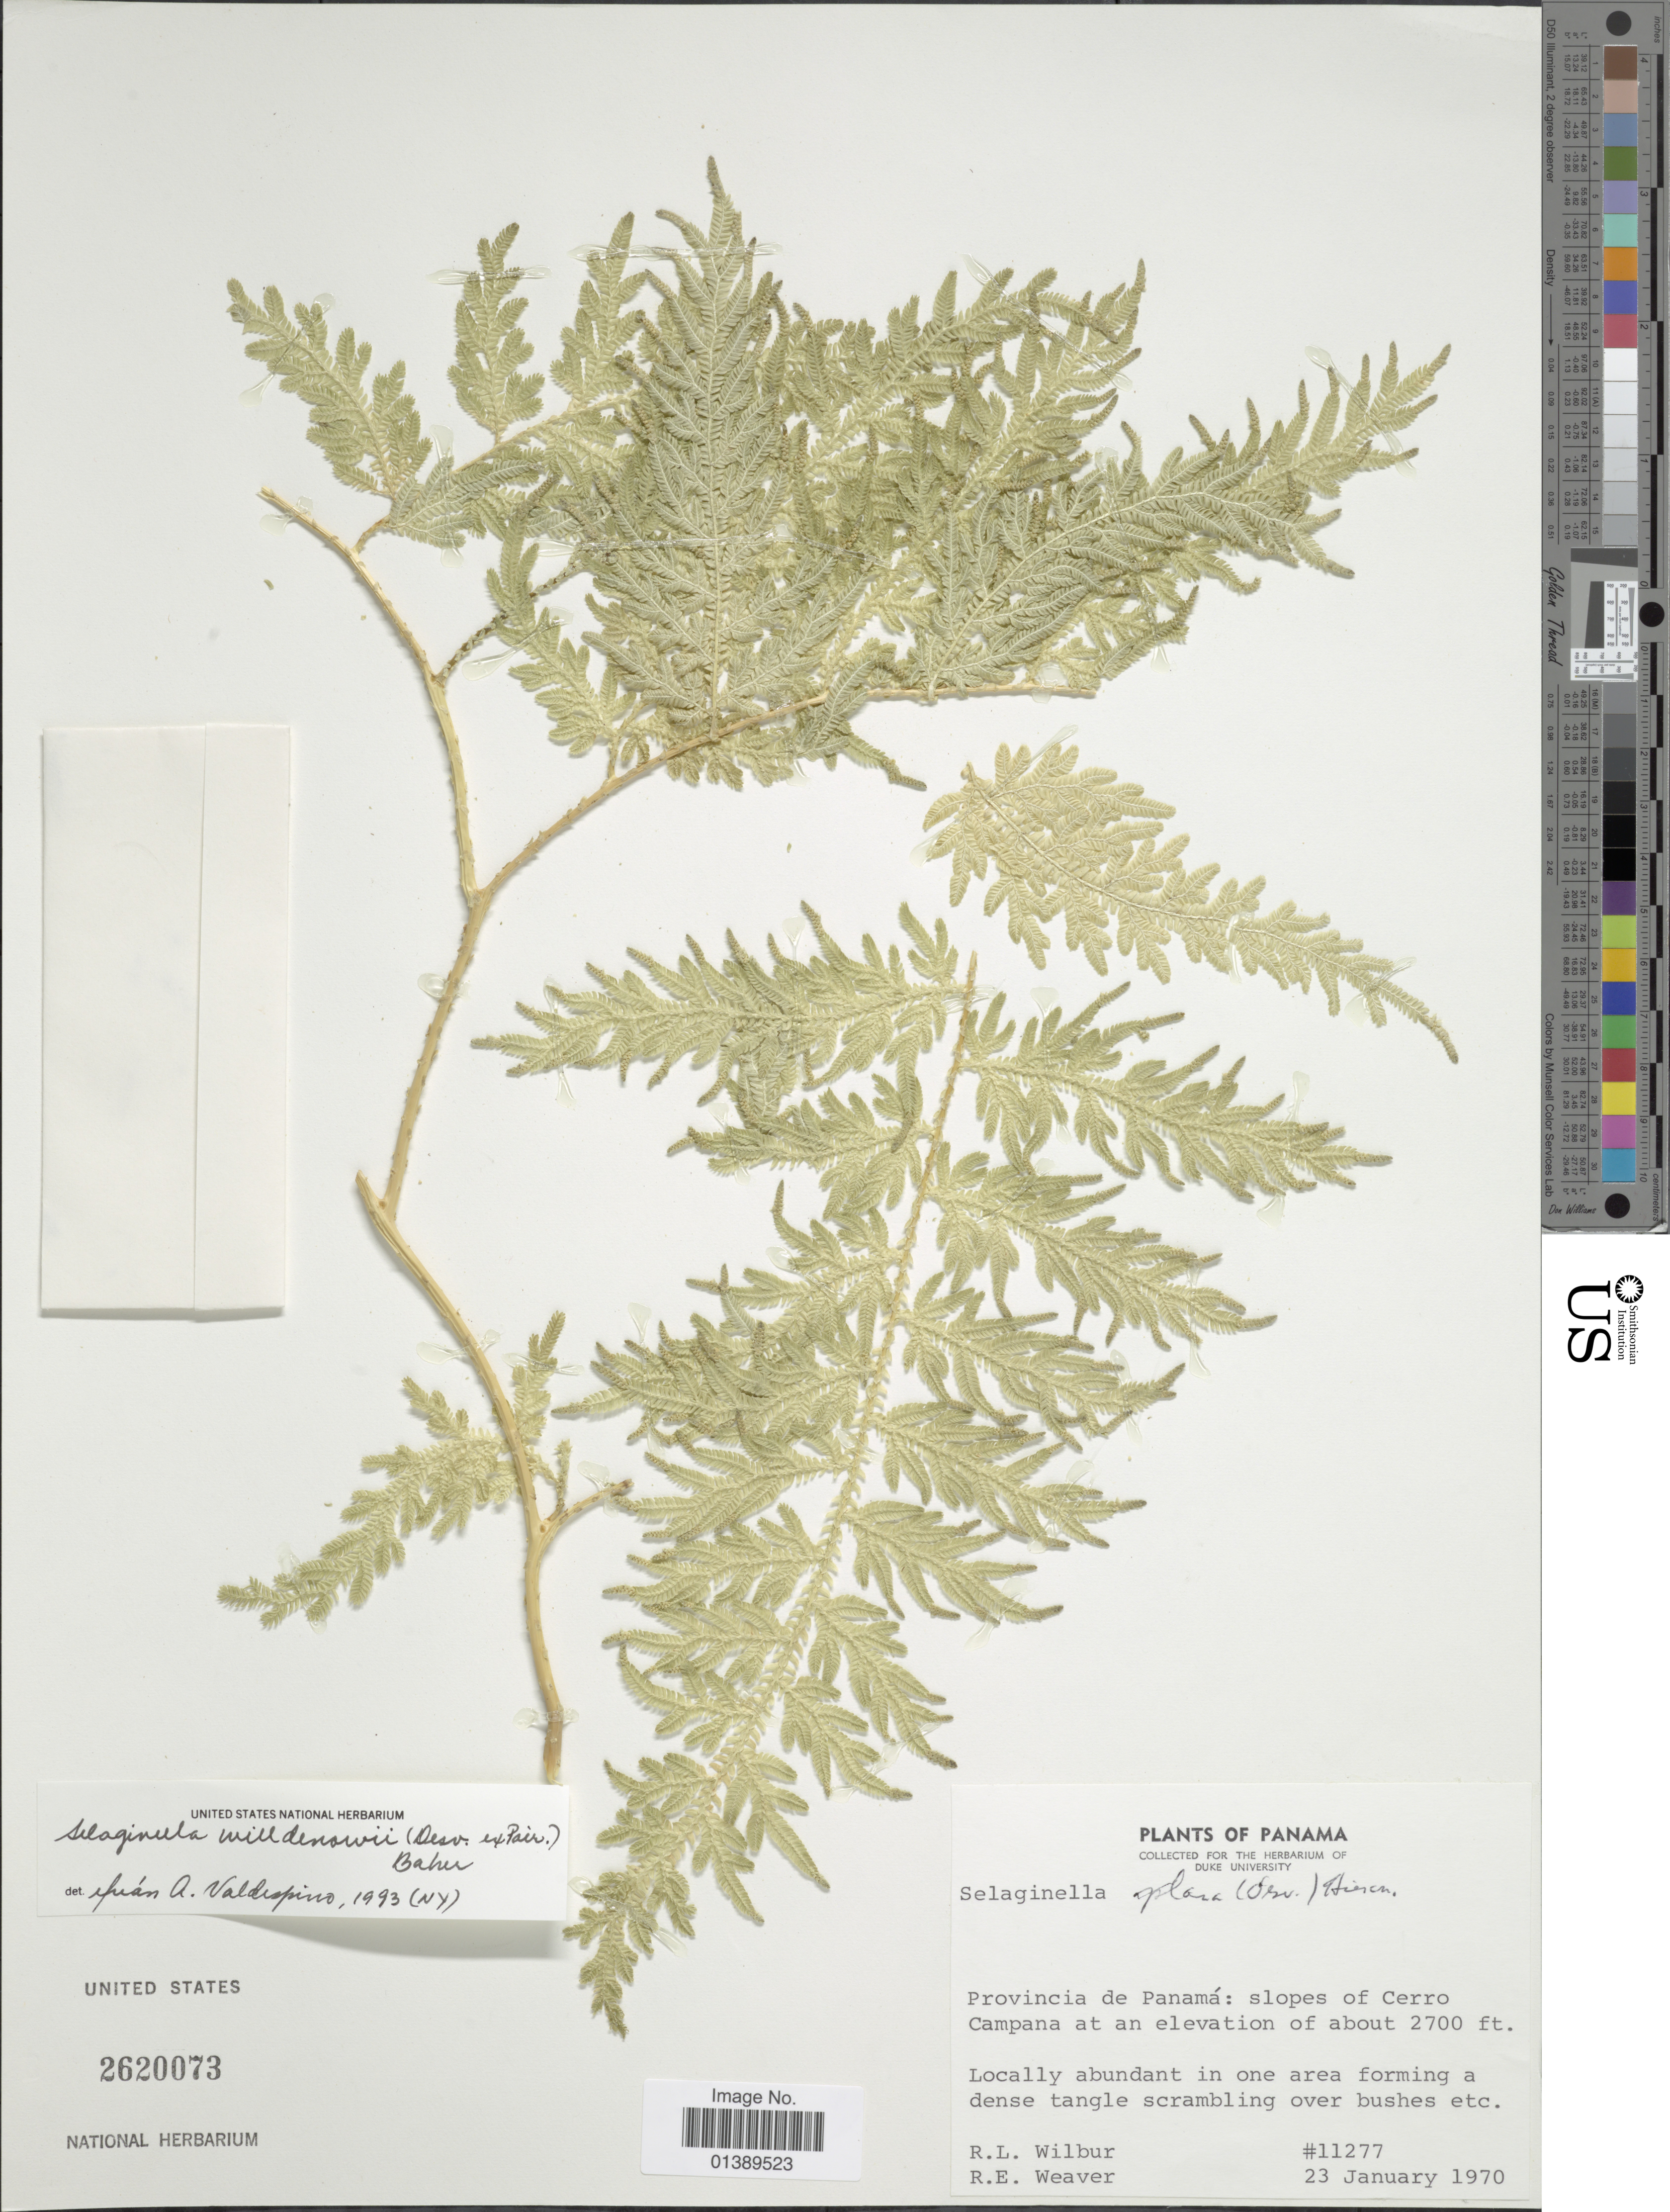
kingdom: Plantae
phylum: Tracheophyta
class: Lycopodiopsida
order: Selaginellales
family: Selaginellaceae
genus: Selaginella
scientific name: Selaginella willdenowii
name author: (Desv. ex Poir.) Baker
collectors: R. L. Wilbur & R. E. Weaver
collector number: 11277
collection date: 1970-01-23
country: Panama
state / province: Panamá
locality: Slopes of Cerro Campana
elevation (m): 823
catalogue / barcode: US 2620073